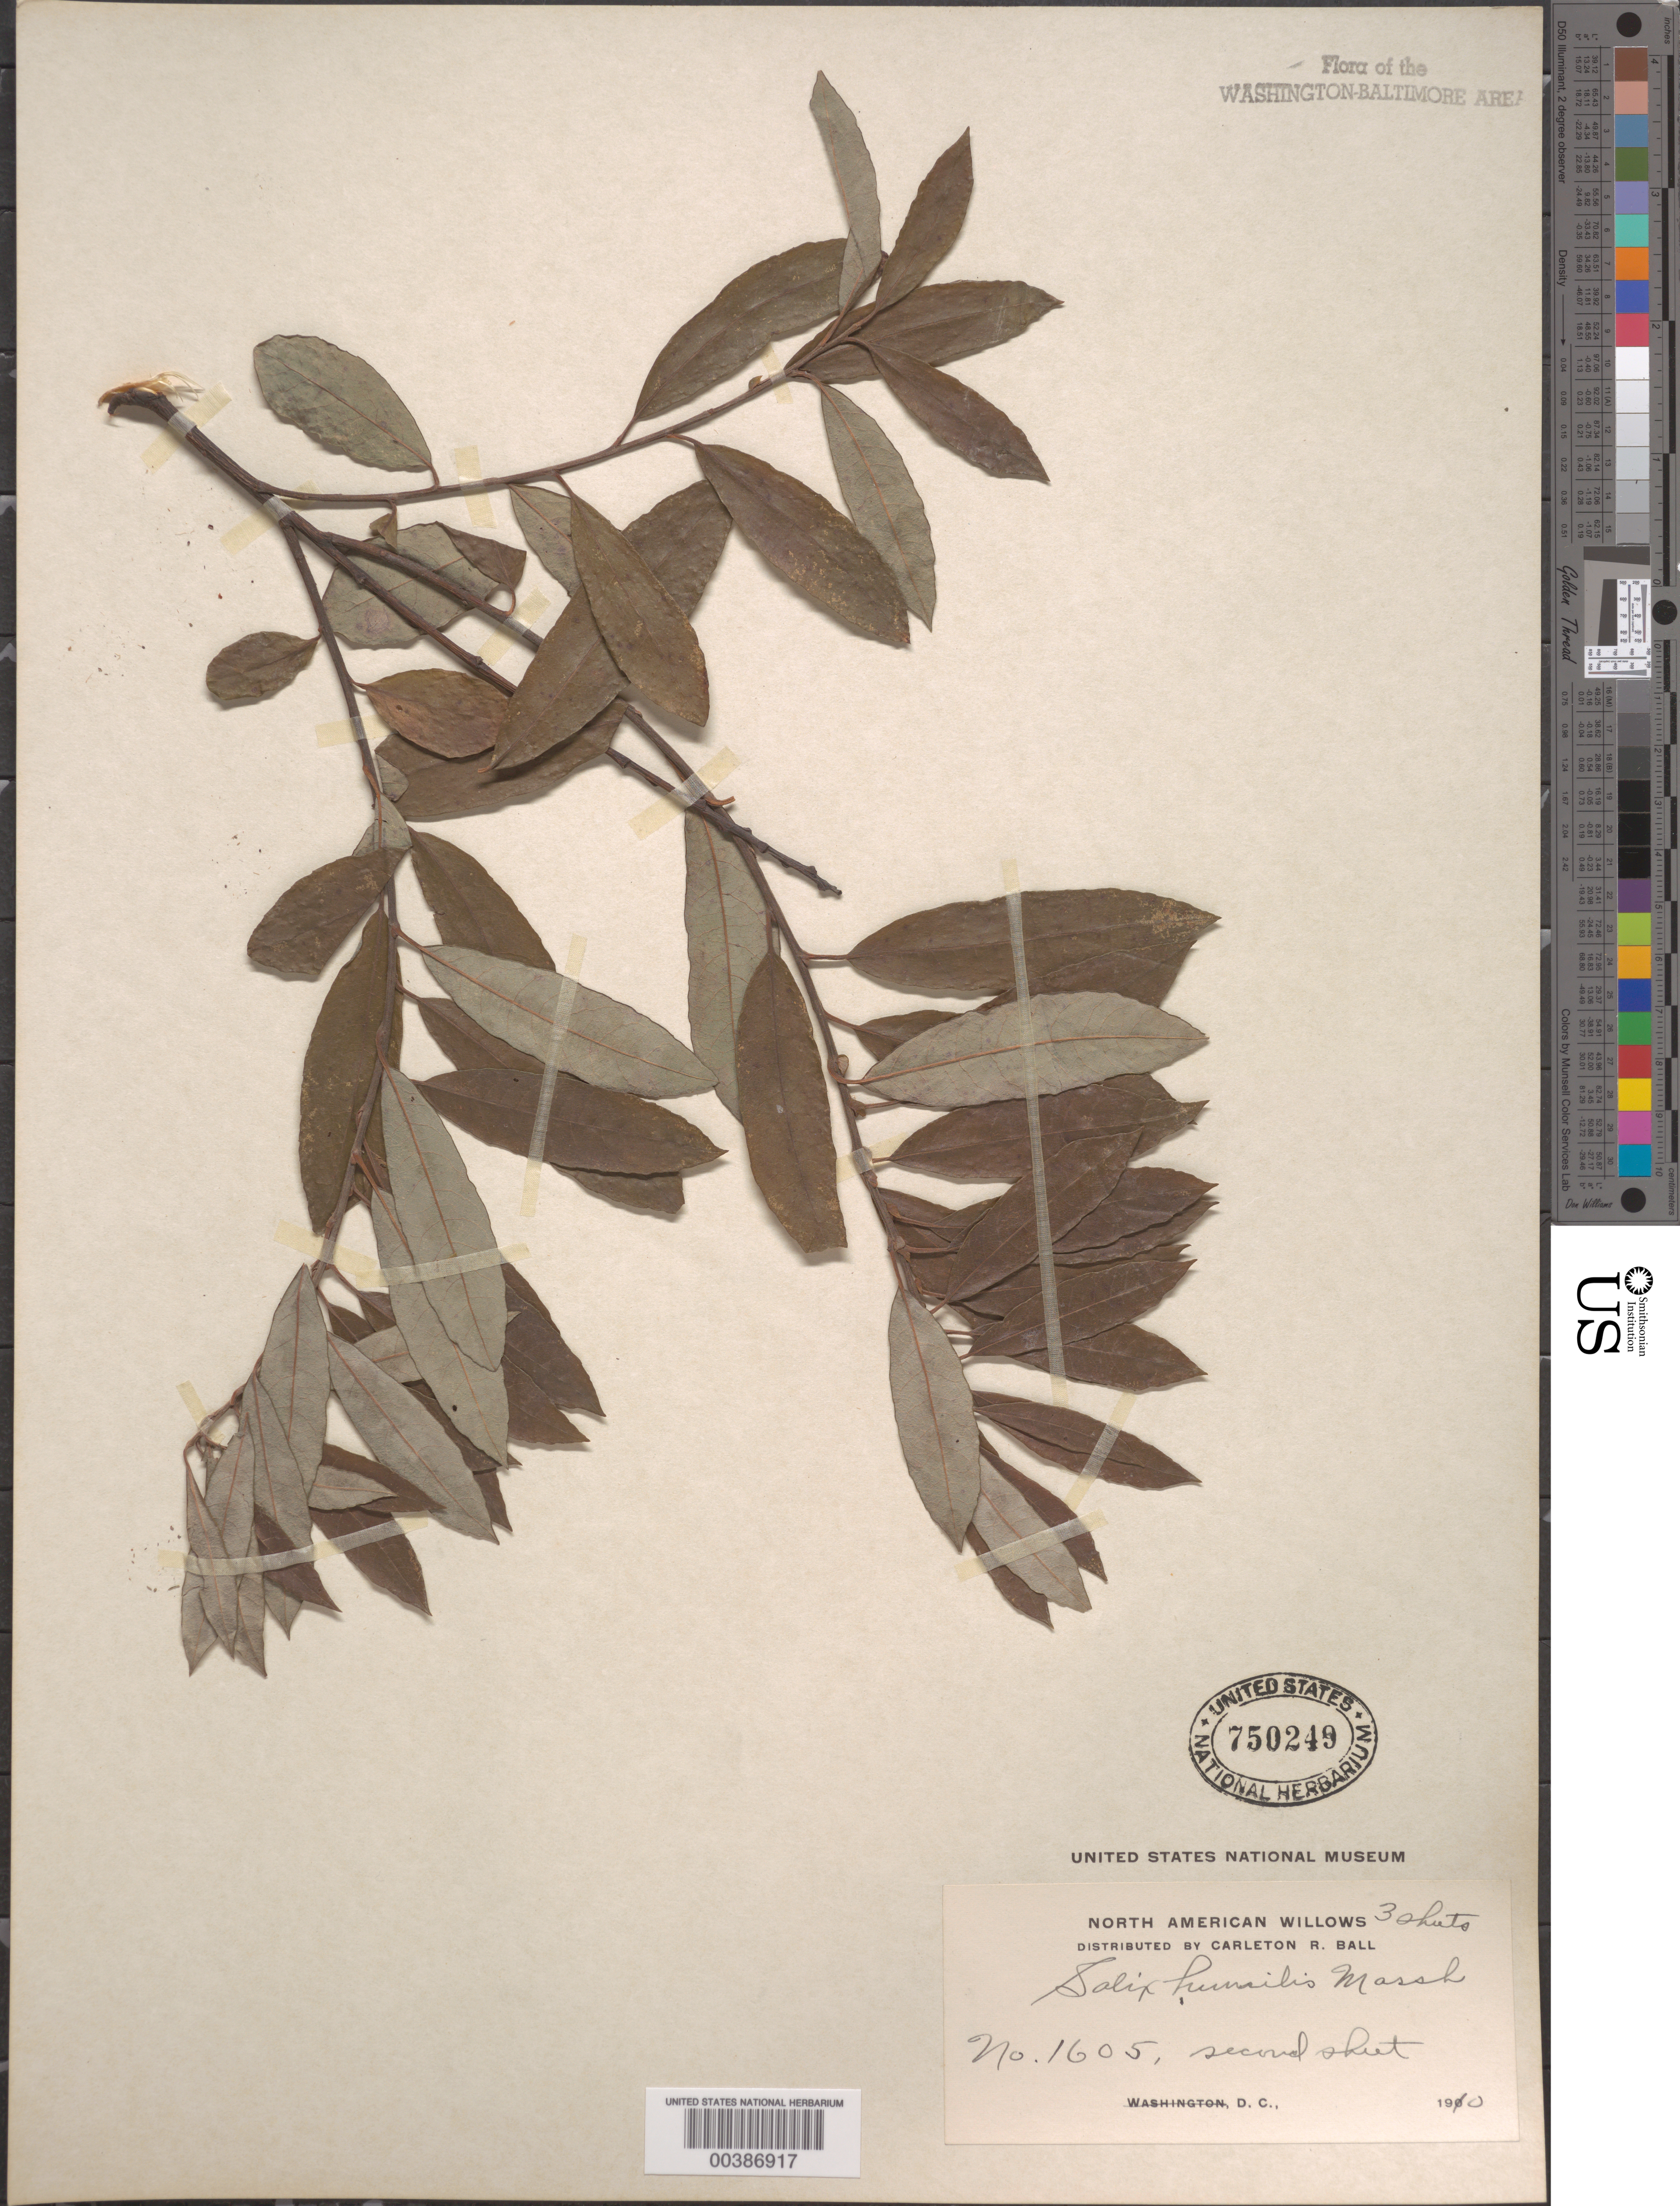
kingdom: Plantae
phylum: Tracheophyta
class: Magnoliopsida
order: Malpighiales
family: Salicaceae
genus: Salix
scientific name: Salix humilis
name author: Marshall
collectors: C. R. Ball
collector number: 1605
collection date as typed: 26 Mar 1910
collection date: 1910-03-26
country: United States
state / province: District of Columbia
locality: Terra Cotta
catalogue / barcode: US 750249